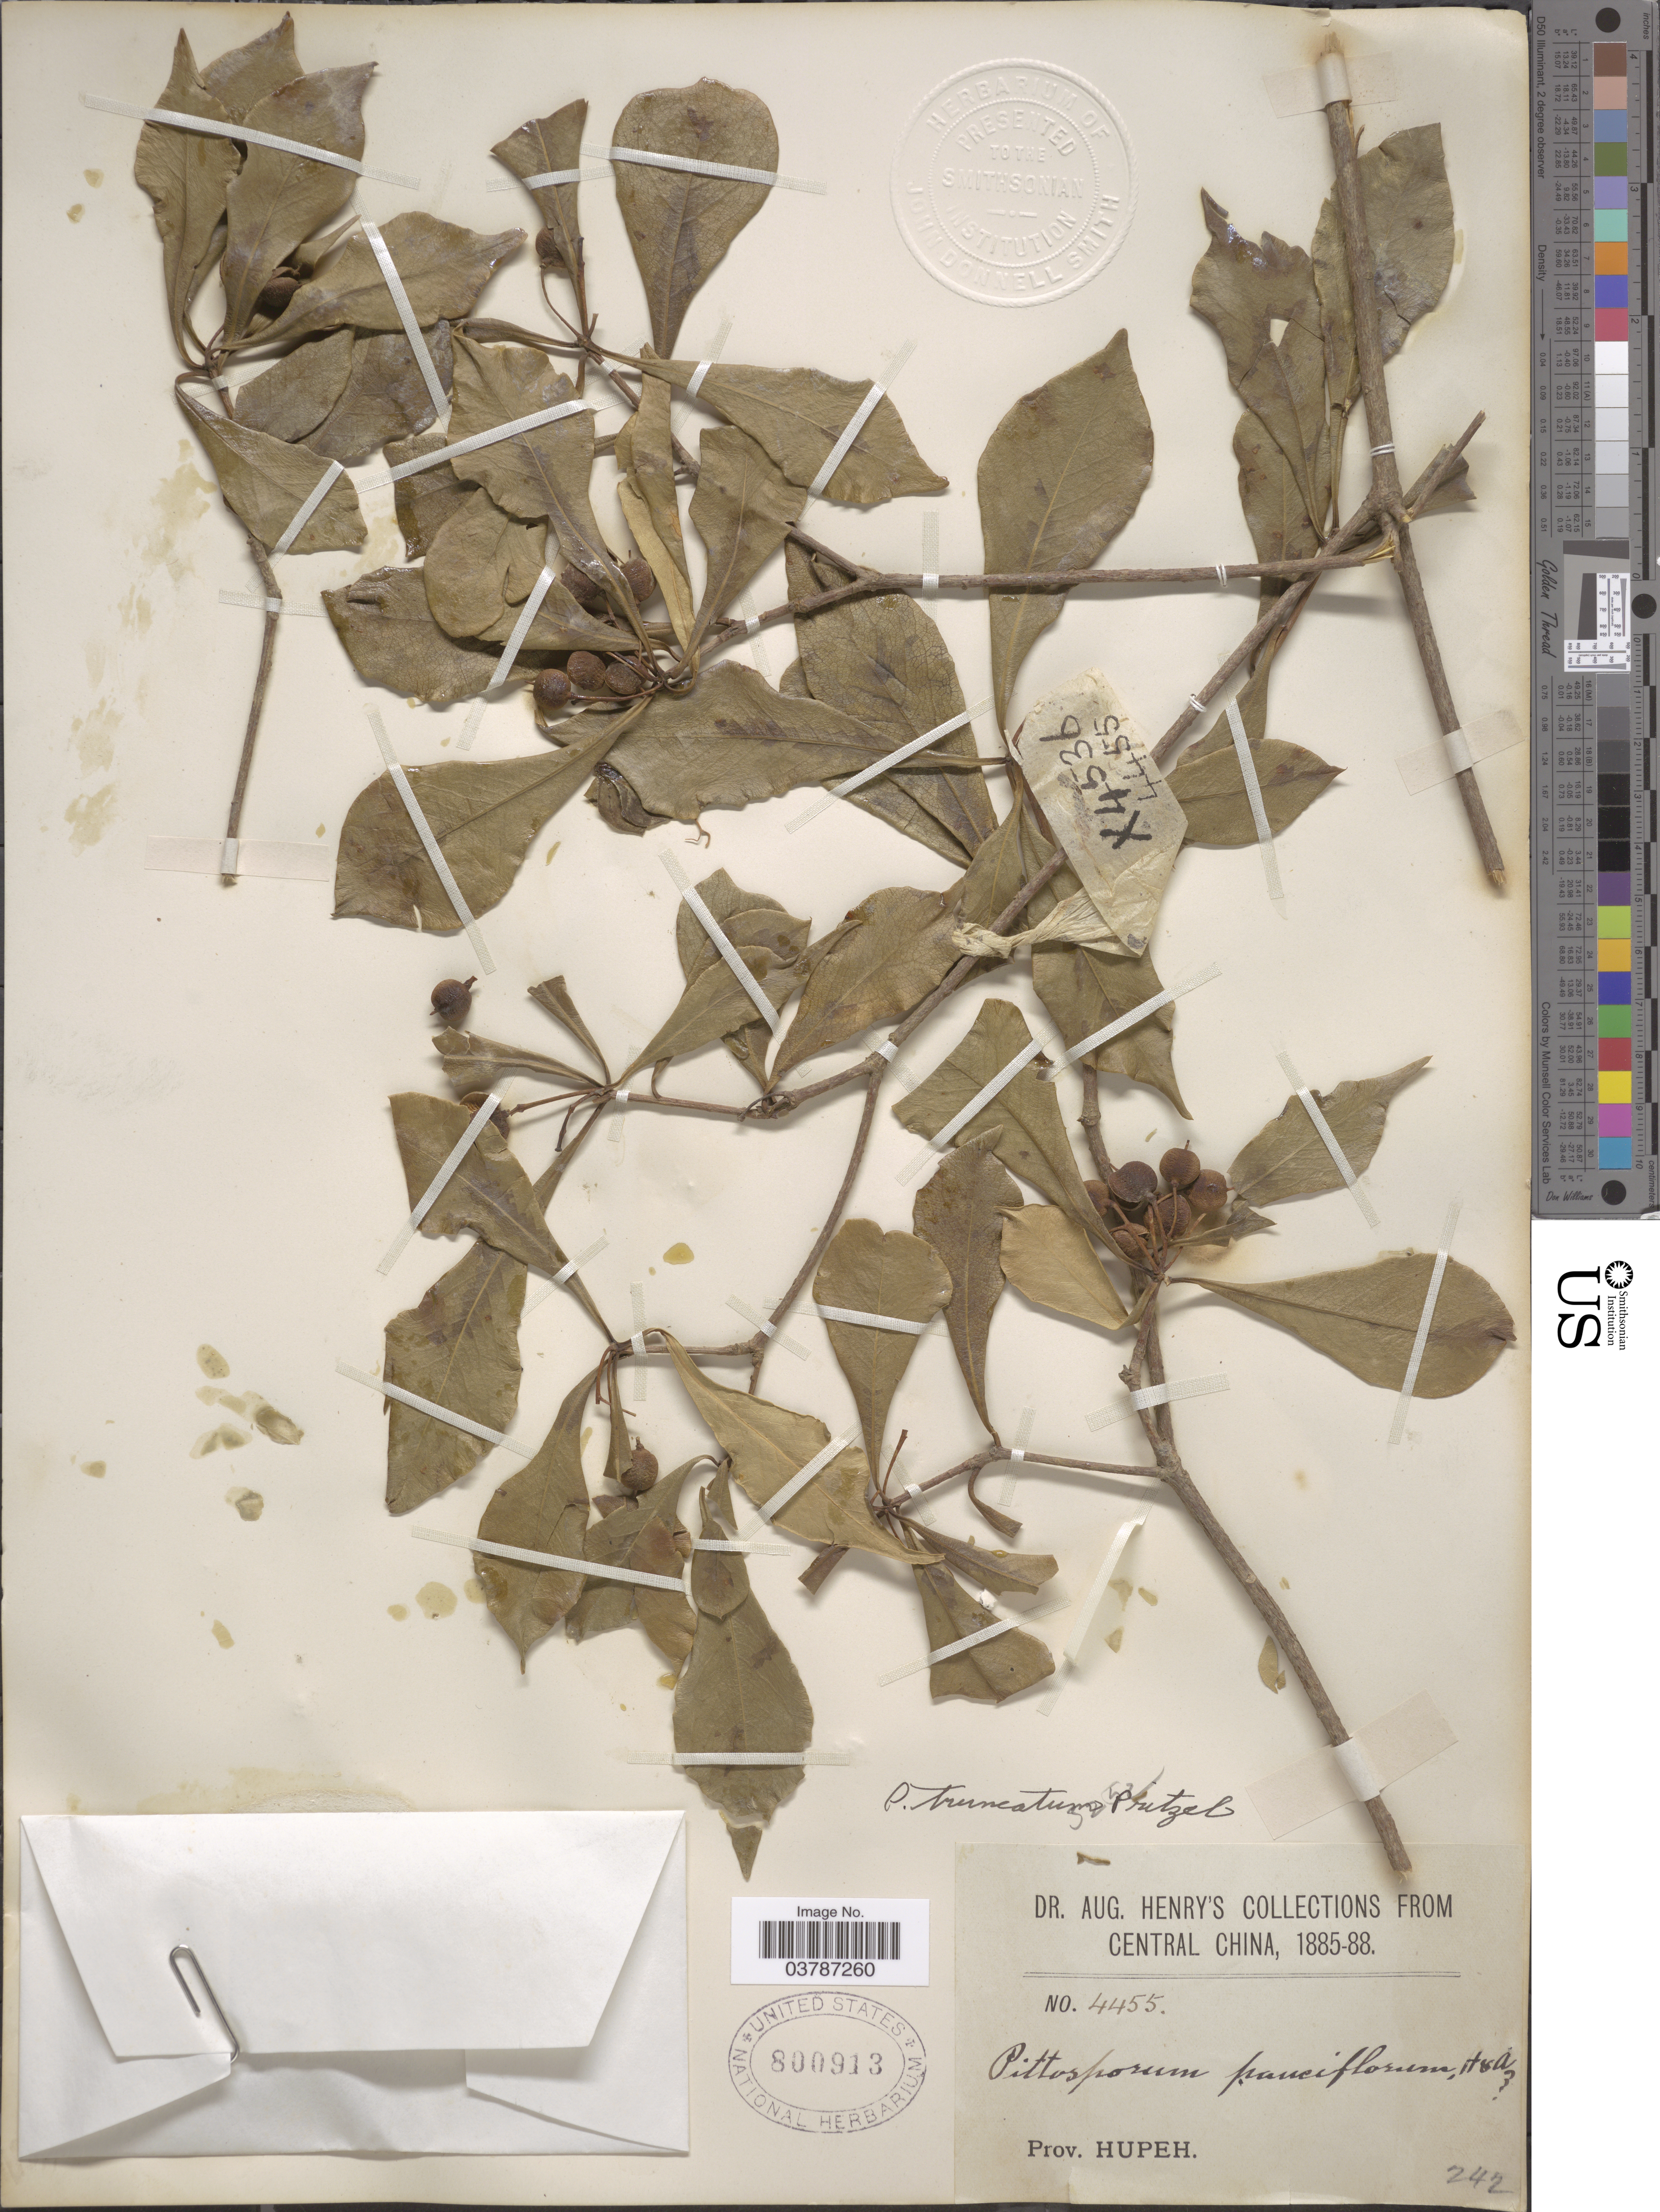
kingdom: Plantae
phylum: Tracheophyta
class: Magnoliopsida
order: Apiales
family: Pittosporaceae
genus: Pittosporum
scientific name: Pittosporum truncatum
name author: E. Pritz. ex Diels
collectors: A. Henry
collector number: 4455 / 242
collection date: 1885/1888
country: China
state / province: Hubei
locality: Central China. Prov. Hupeh.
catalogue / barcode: US 800913